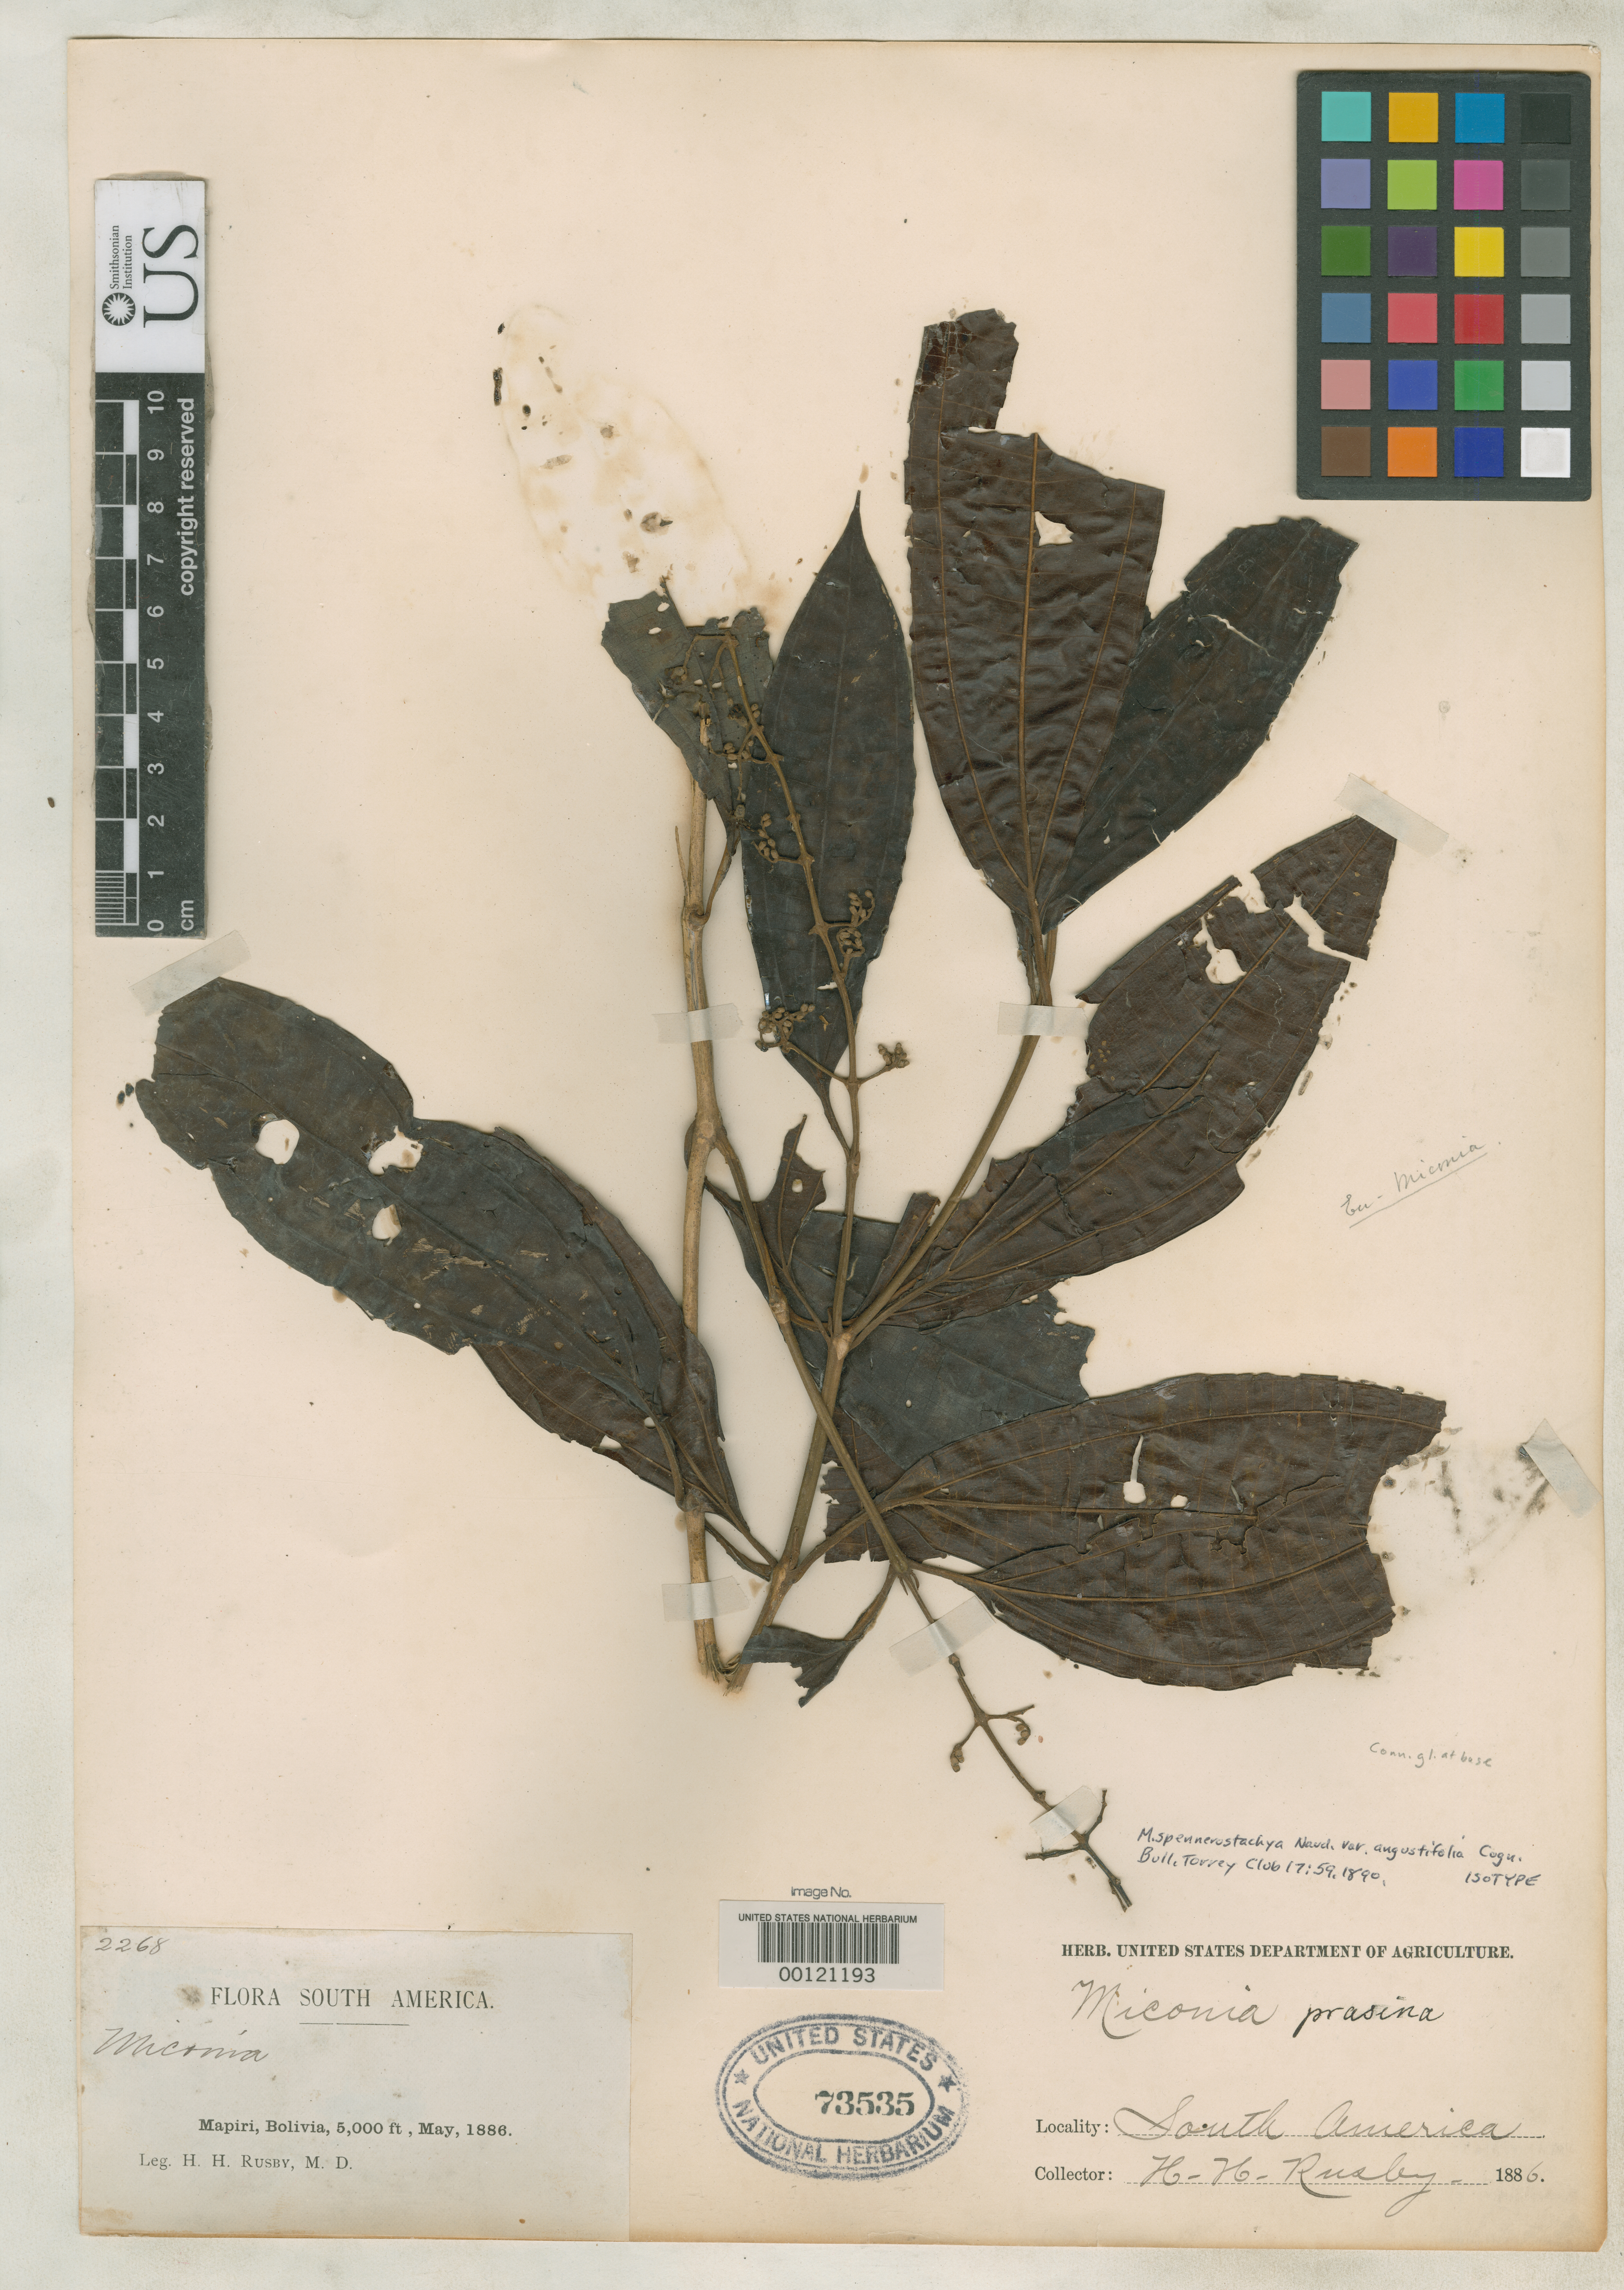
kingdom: Plantae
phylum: Tracheophyta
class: Magnoliopsida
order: Myrtales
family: Melastomataceae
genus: Miconia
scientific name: Miconia spennerostachya var. angustifolia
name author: Cogn.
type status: Isotype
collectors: H. H. Rusby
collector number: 2268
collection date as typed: May, 1886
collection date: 1886-05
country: Bolivia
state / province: La Páz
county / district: Larecaja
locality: Mapiri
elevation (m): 1524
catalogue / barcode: US 73535